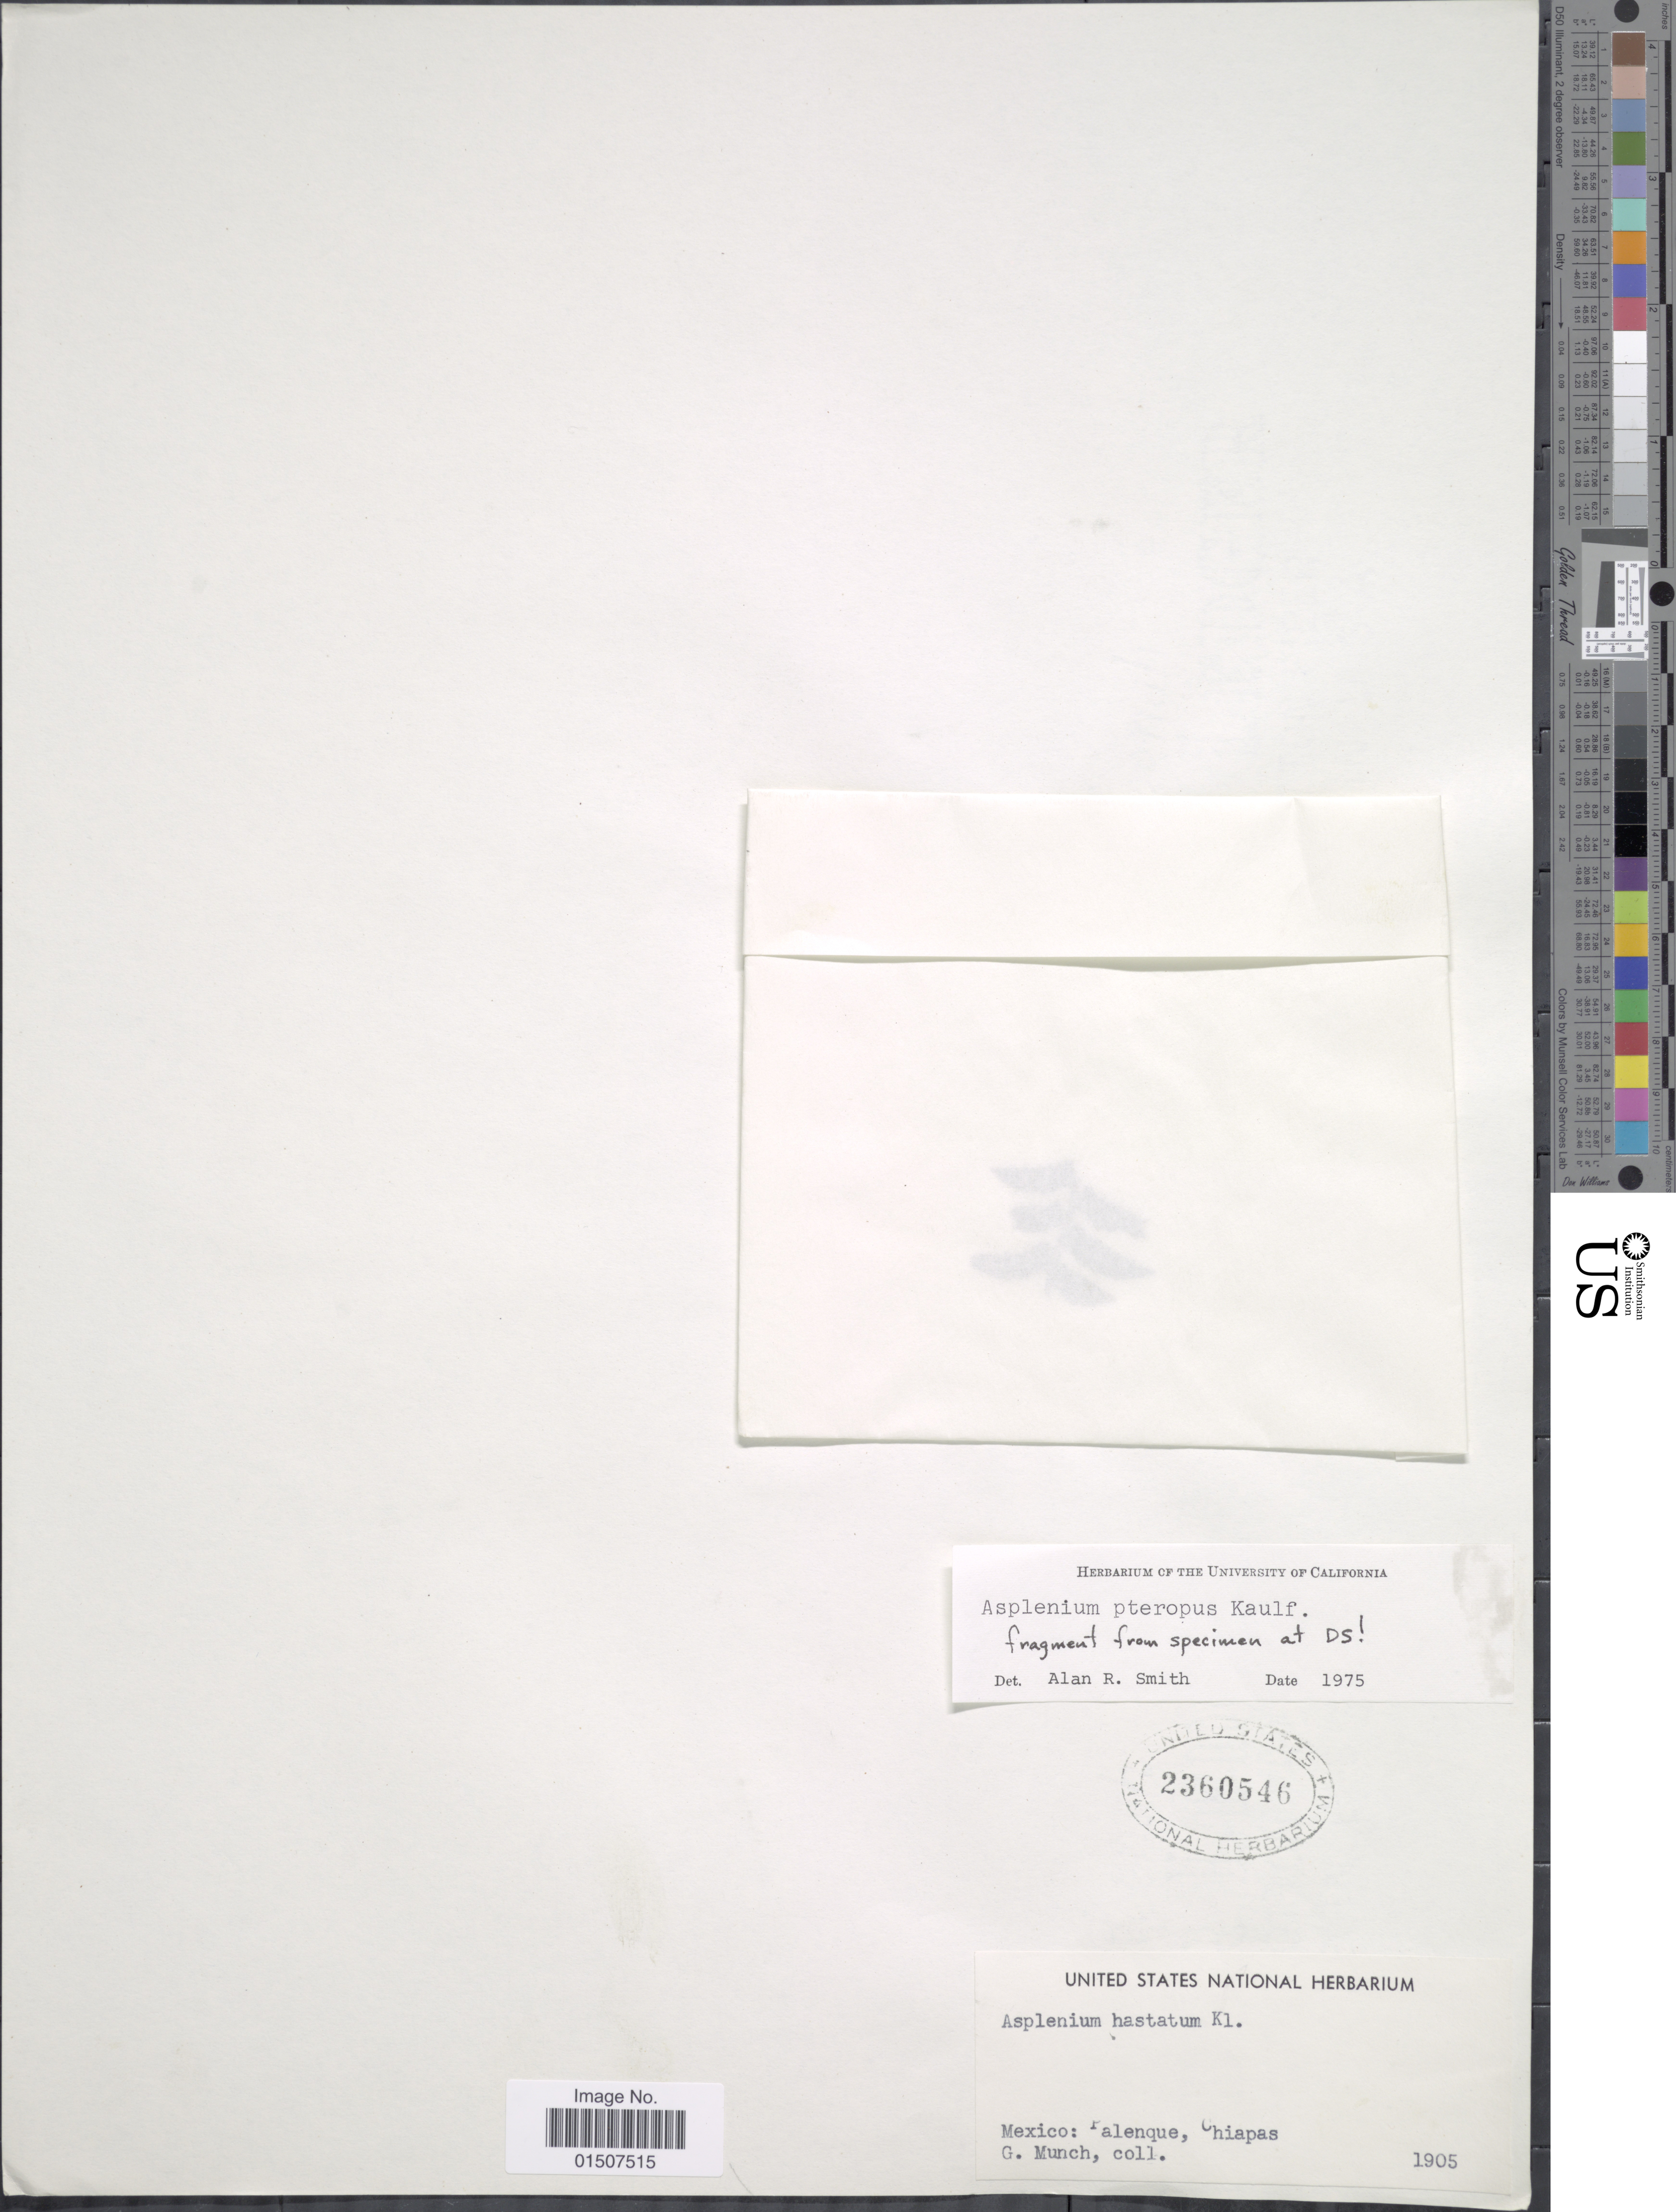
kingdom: Plantae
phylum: Tracheophyta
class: Polypodiopsida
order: Polypodiales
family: Aspleniaceae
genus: Asplenium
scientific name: Asplenium pteropus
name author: Kaulf.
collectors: G. Munch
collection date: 1905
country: Mexico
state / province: Chiapas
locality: Mexico: Palenque, Chiapas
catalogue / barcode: US 2360546